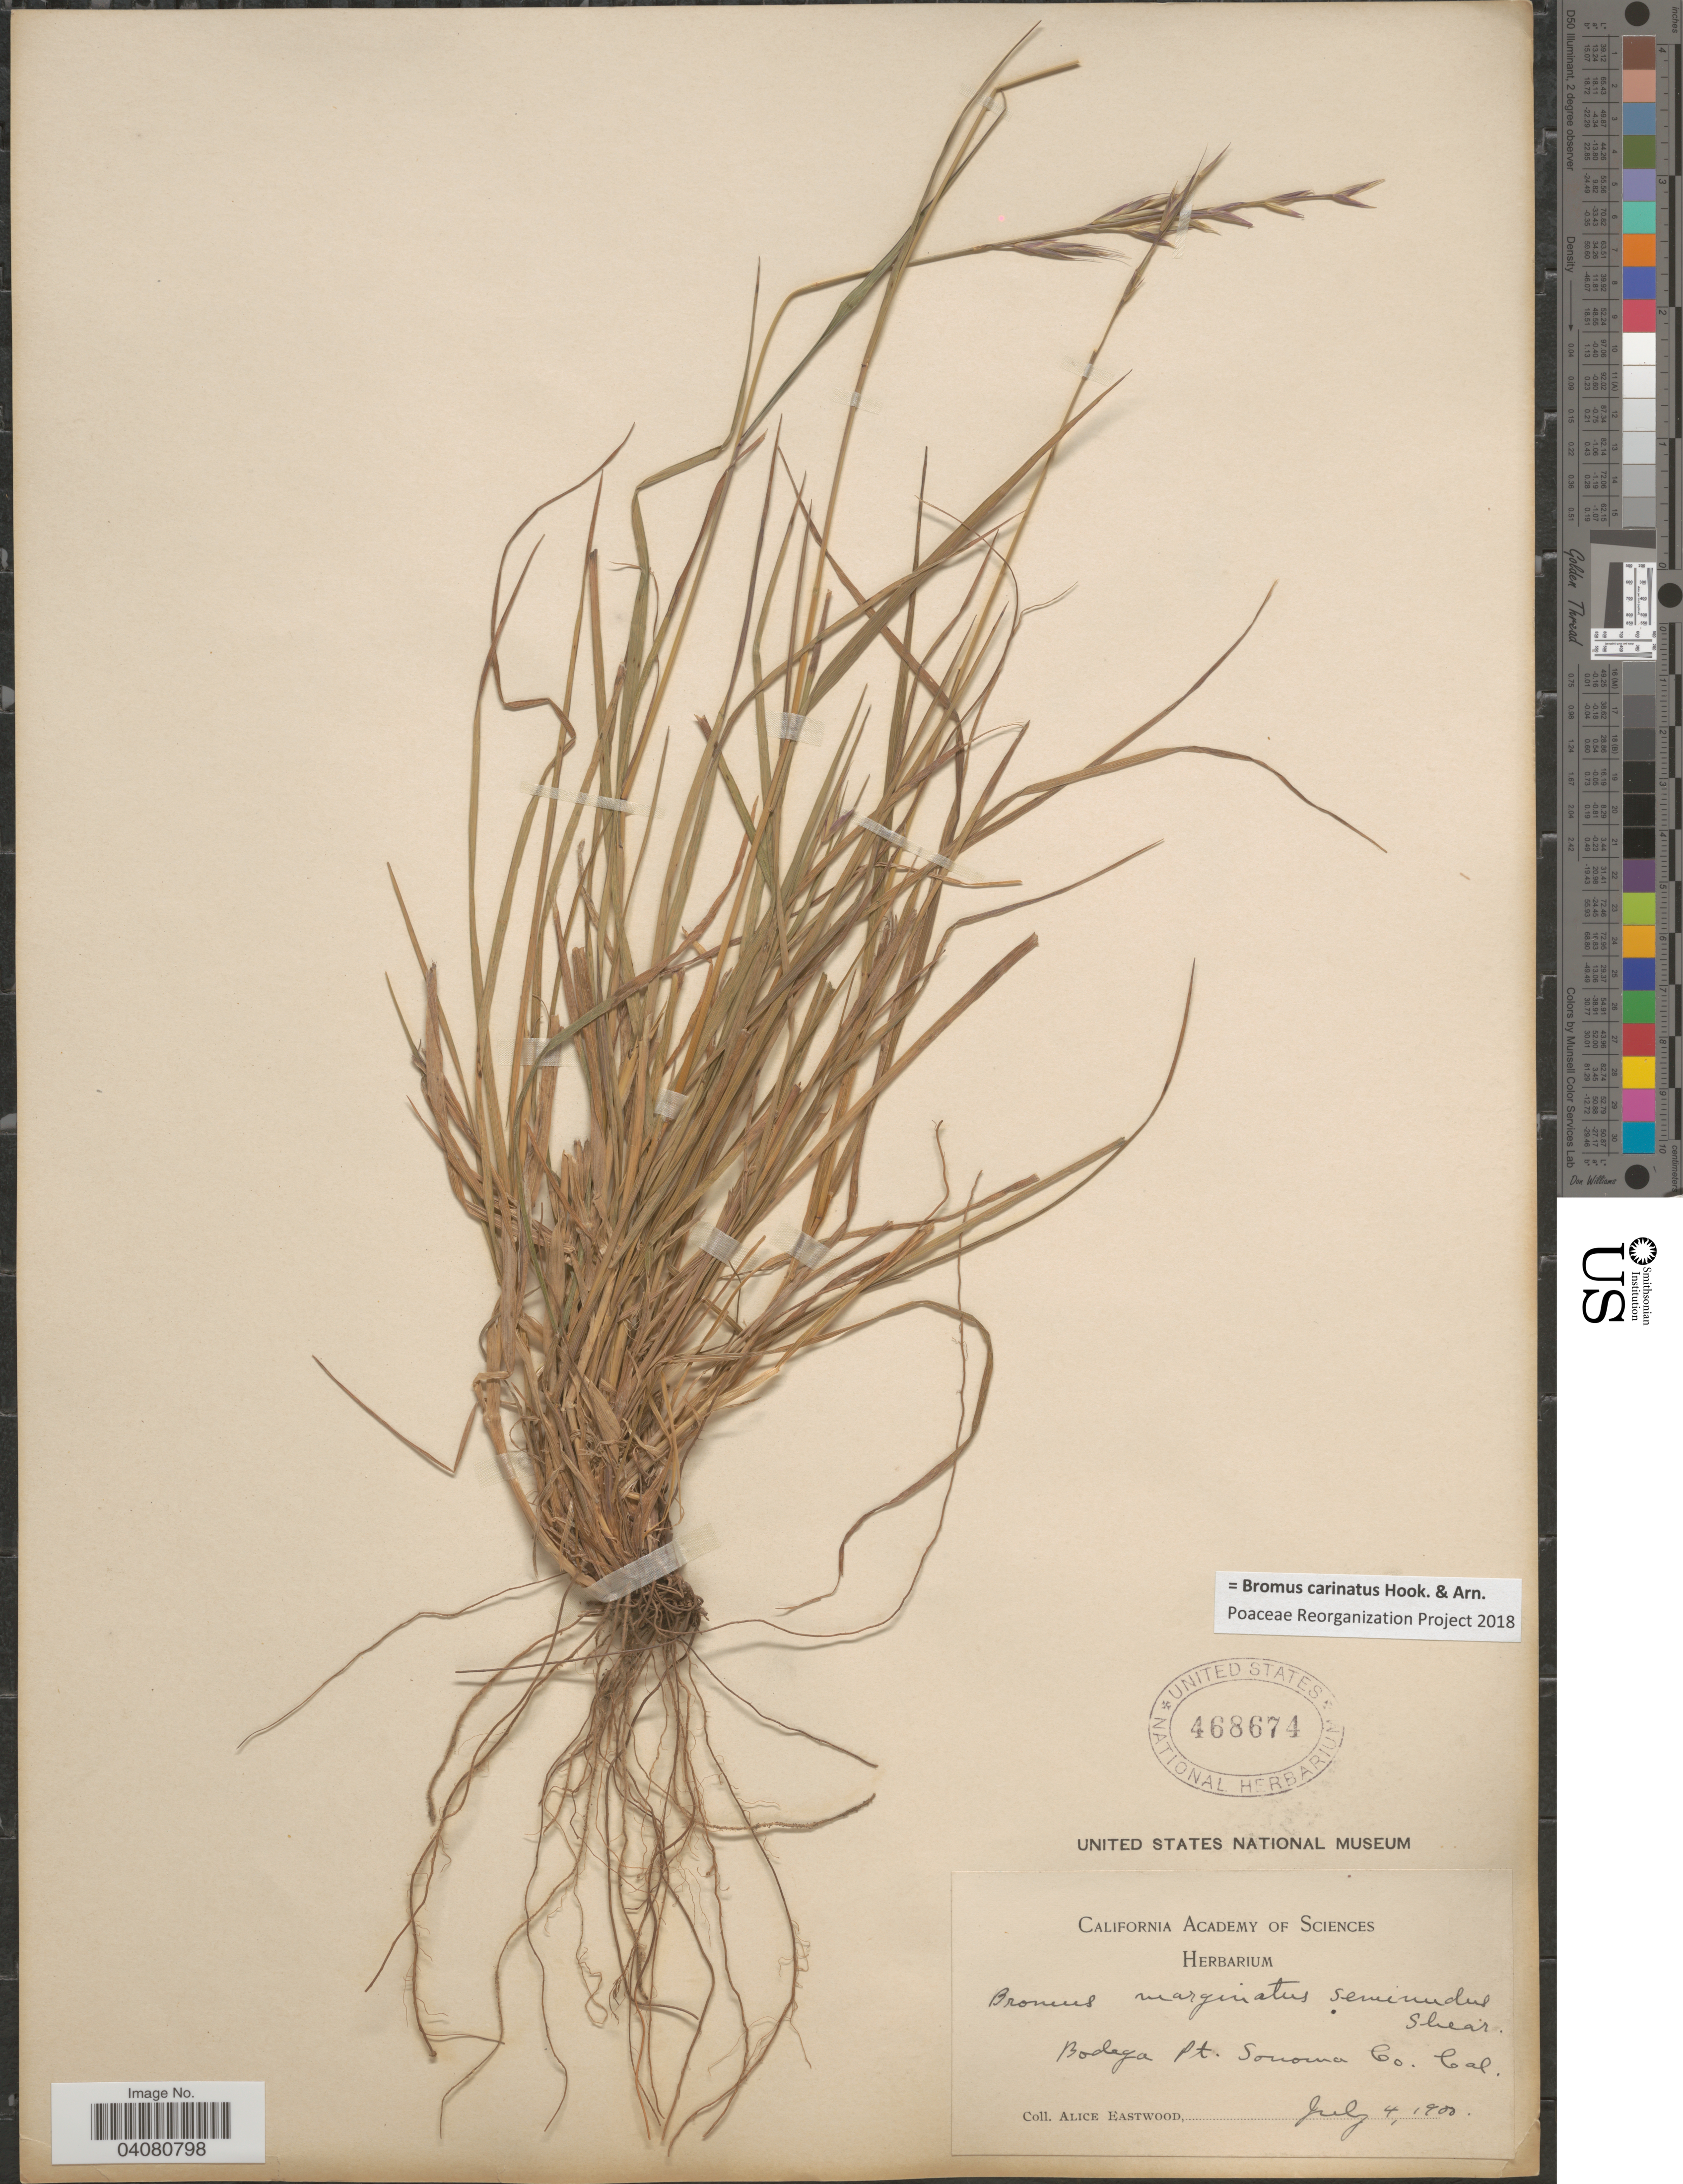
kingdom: Plantae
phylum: Tracheophyta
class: Liliopsida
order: Poales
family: Poaceae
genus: Bromus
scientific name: Bromus carinatus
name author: Hook. & Arn.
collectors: A. Eastwood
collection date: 1900-07-04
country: United States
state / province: California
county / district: Sonoma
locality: Bodega Pt. Sonoma Co.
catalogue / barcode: US 468674